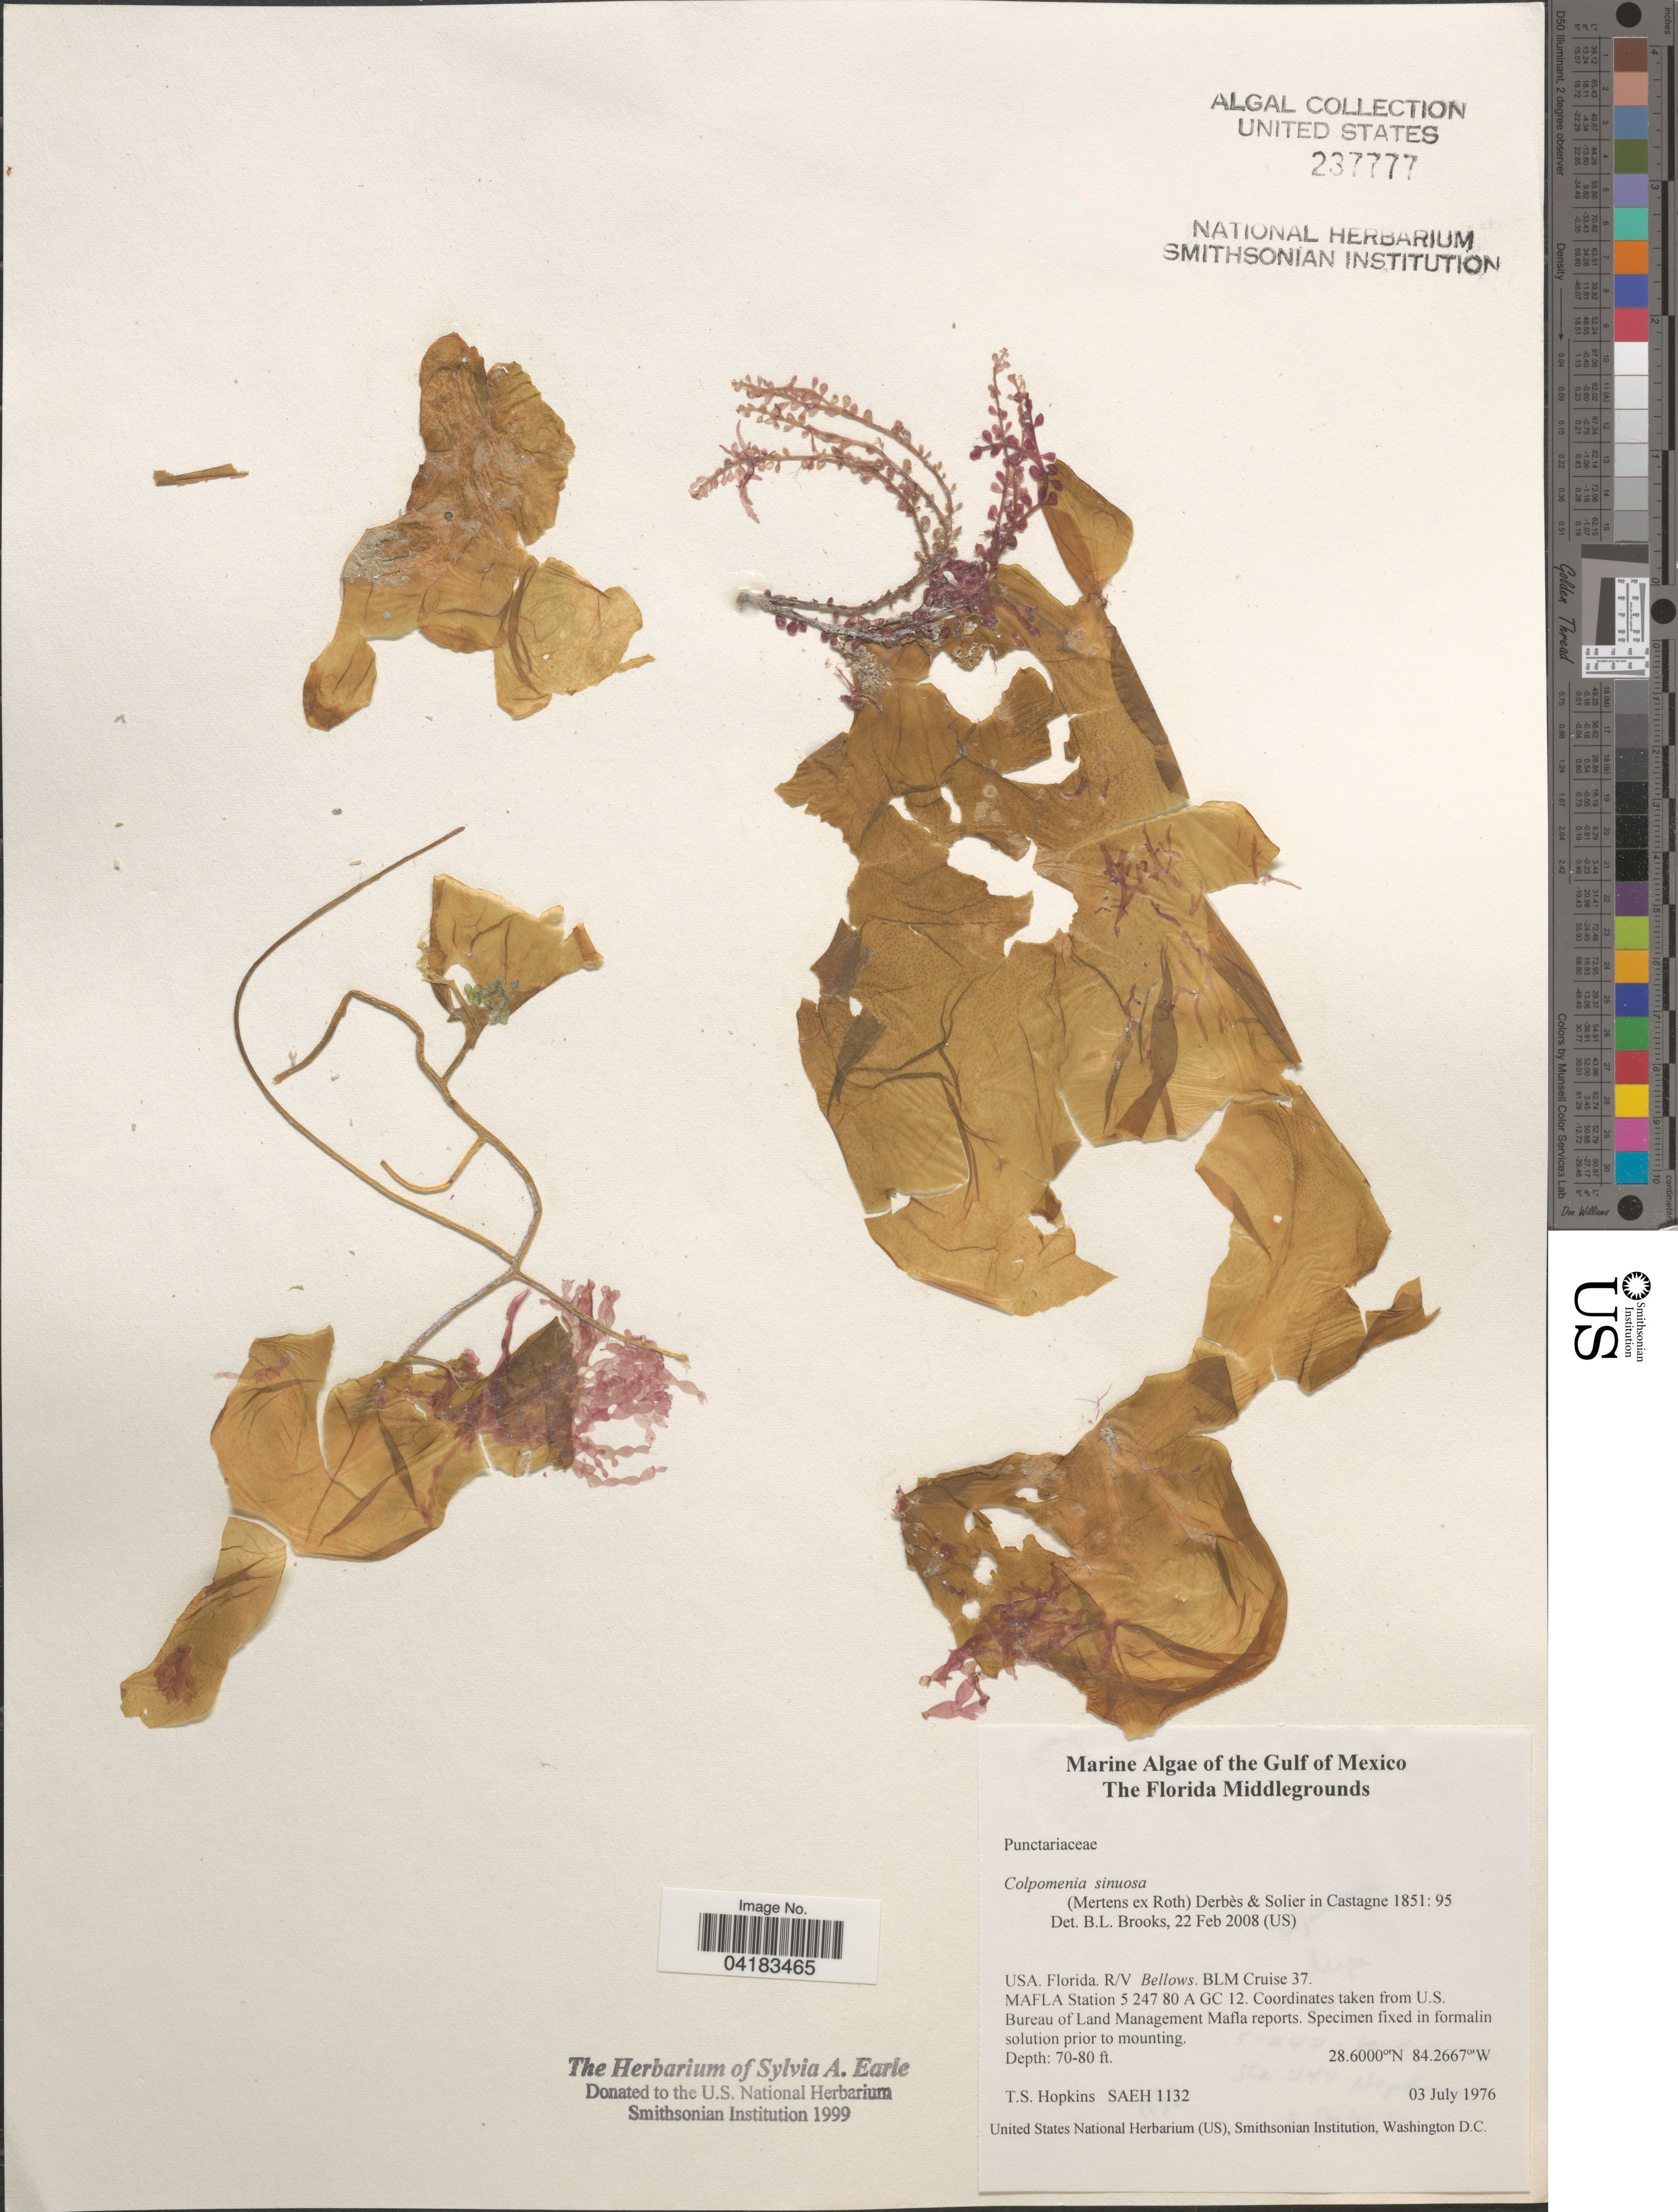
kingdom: Chromista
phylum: Ochrophyta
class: Phaeophyceae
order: Scytosiphonales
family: Scytosiphonaceae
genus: Colpomenia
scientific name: Colpomenia sinuosa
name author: (K. Mert. ex Roth) Derbes & Solier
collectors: T. Hopkins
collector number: SAEH1132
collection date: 1976-07-03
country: United States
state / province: Florida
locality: The Gulf of Mexico. The Florida Middlegrounds. R/V Bellows. BLM Cruise 37. MAFLA Station 5 247 80 A GC 12.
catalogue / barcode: US 237777